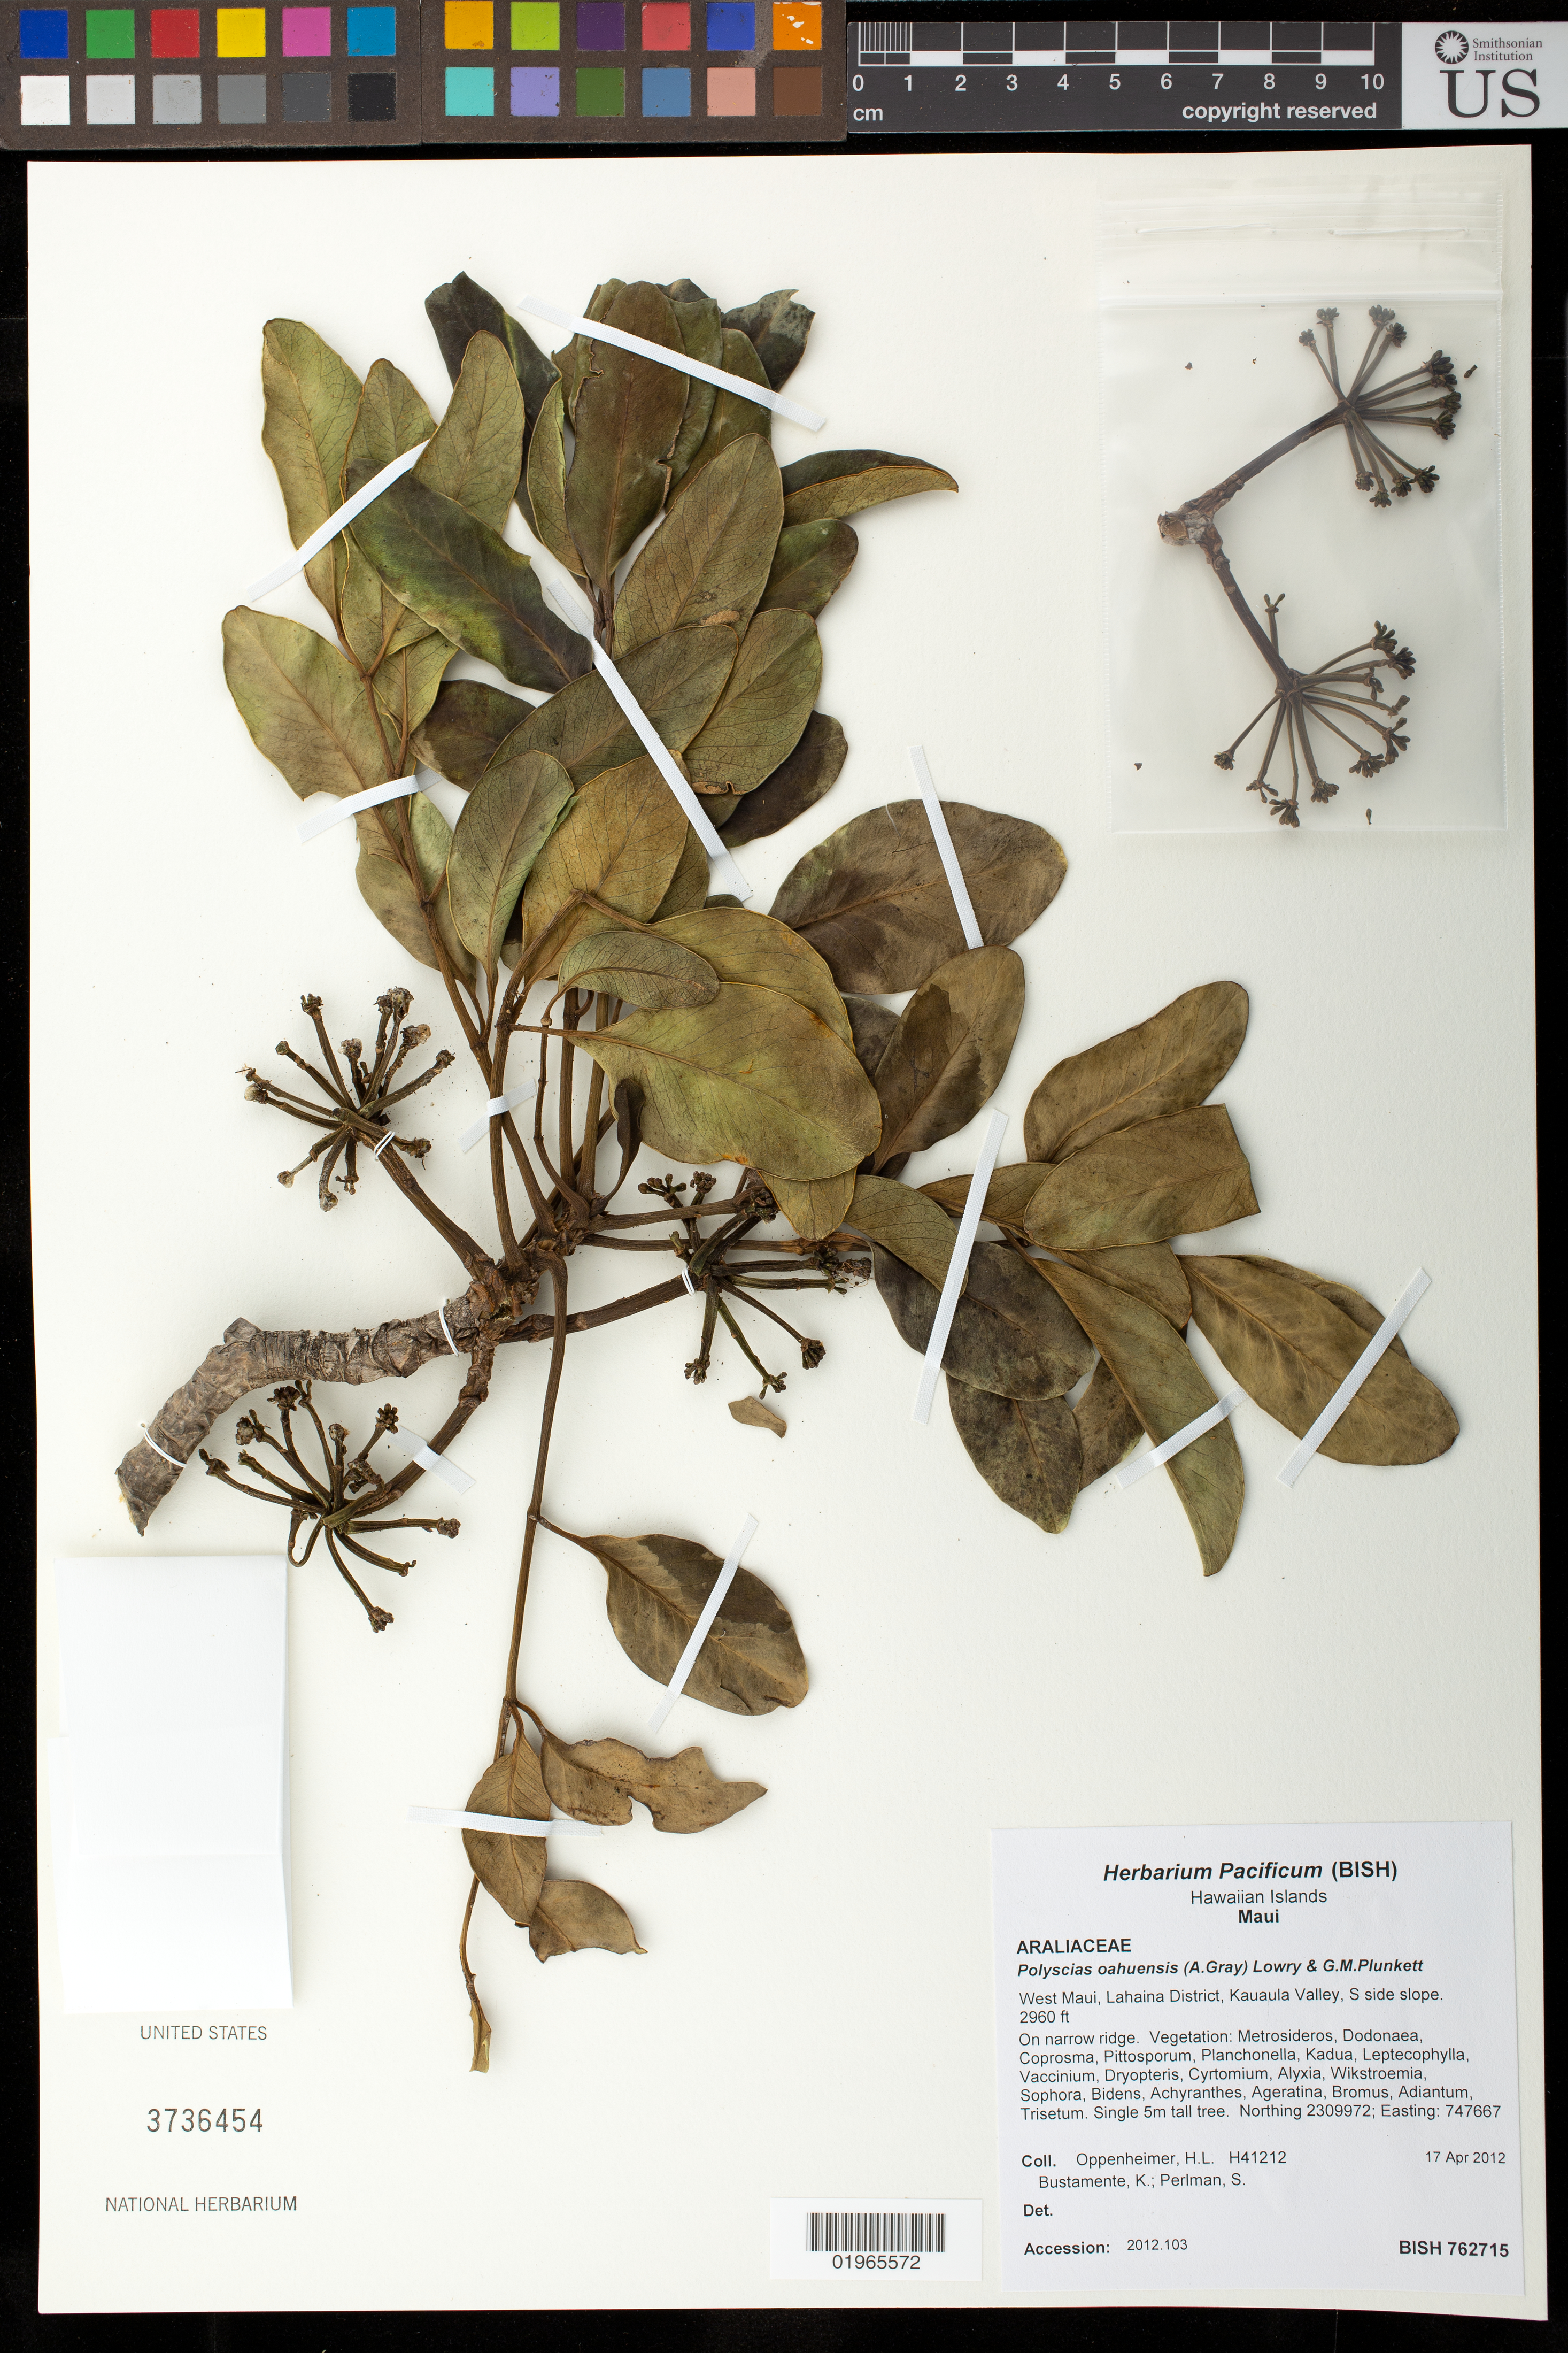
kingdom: Plantae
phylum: Tracheophyta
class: Magnoliopsida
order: Apiales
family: Araliaceae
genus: Polyscias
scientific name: Polyscias oahuensis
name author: (A. Gray) Lowry & G. M. Plunkett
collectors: H. L. Oppenheimer, K. M. Bustamente & S. P. Perlman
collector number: H41212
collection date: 2012-04-17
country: United States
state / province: Hawaii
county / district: Maui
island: Maui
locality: West Maui, Lahaina District, Kauaula Valley, S side slope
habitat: Narrow ridge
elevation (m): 902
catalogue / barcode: US 3736454